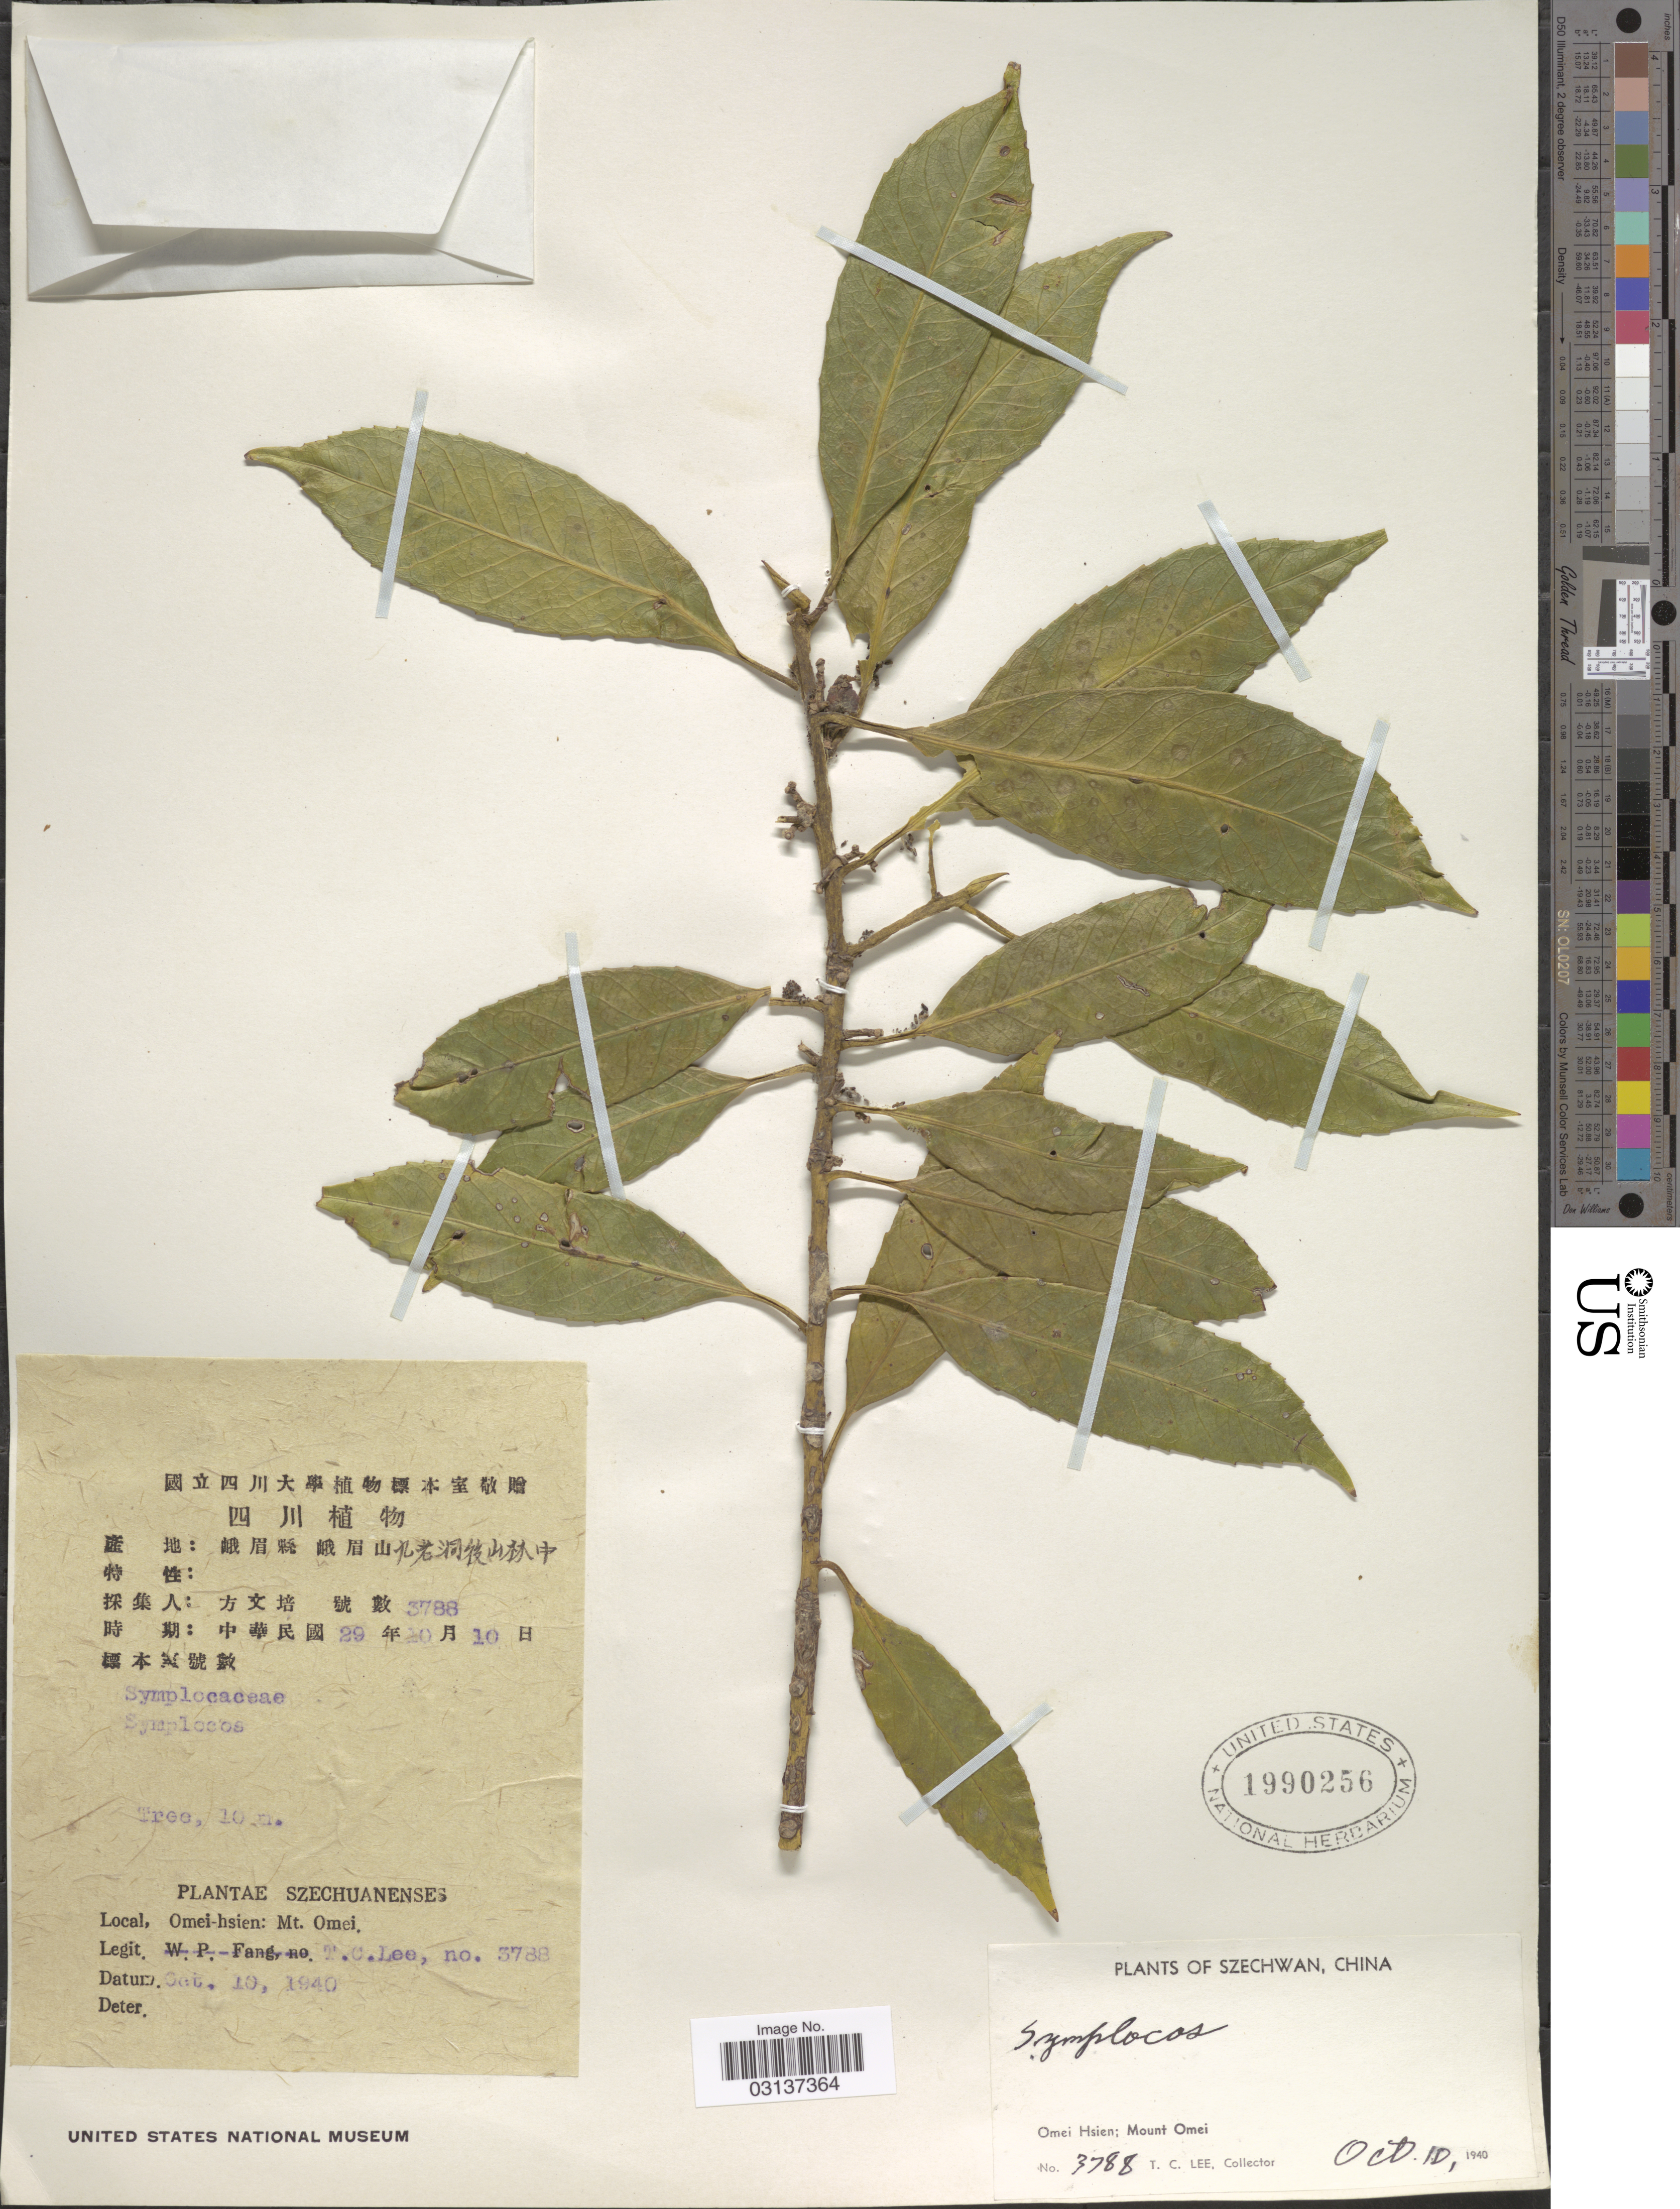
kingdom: Plantae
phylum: Tracheophyta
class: Magnoliopsida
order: Ericales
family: Symplocaceae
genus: Symplocos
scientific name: Symplocos sp.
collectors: T. Lee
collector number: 3788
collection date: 1940-10-10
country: China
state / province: Sichuan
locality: Szechwan. Omei Hsien; Mount Omei.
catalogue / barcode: US 1990256